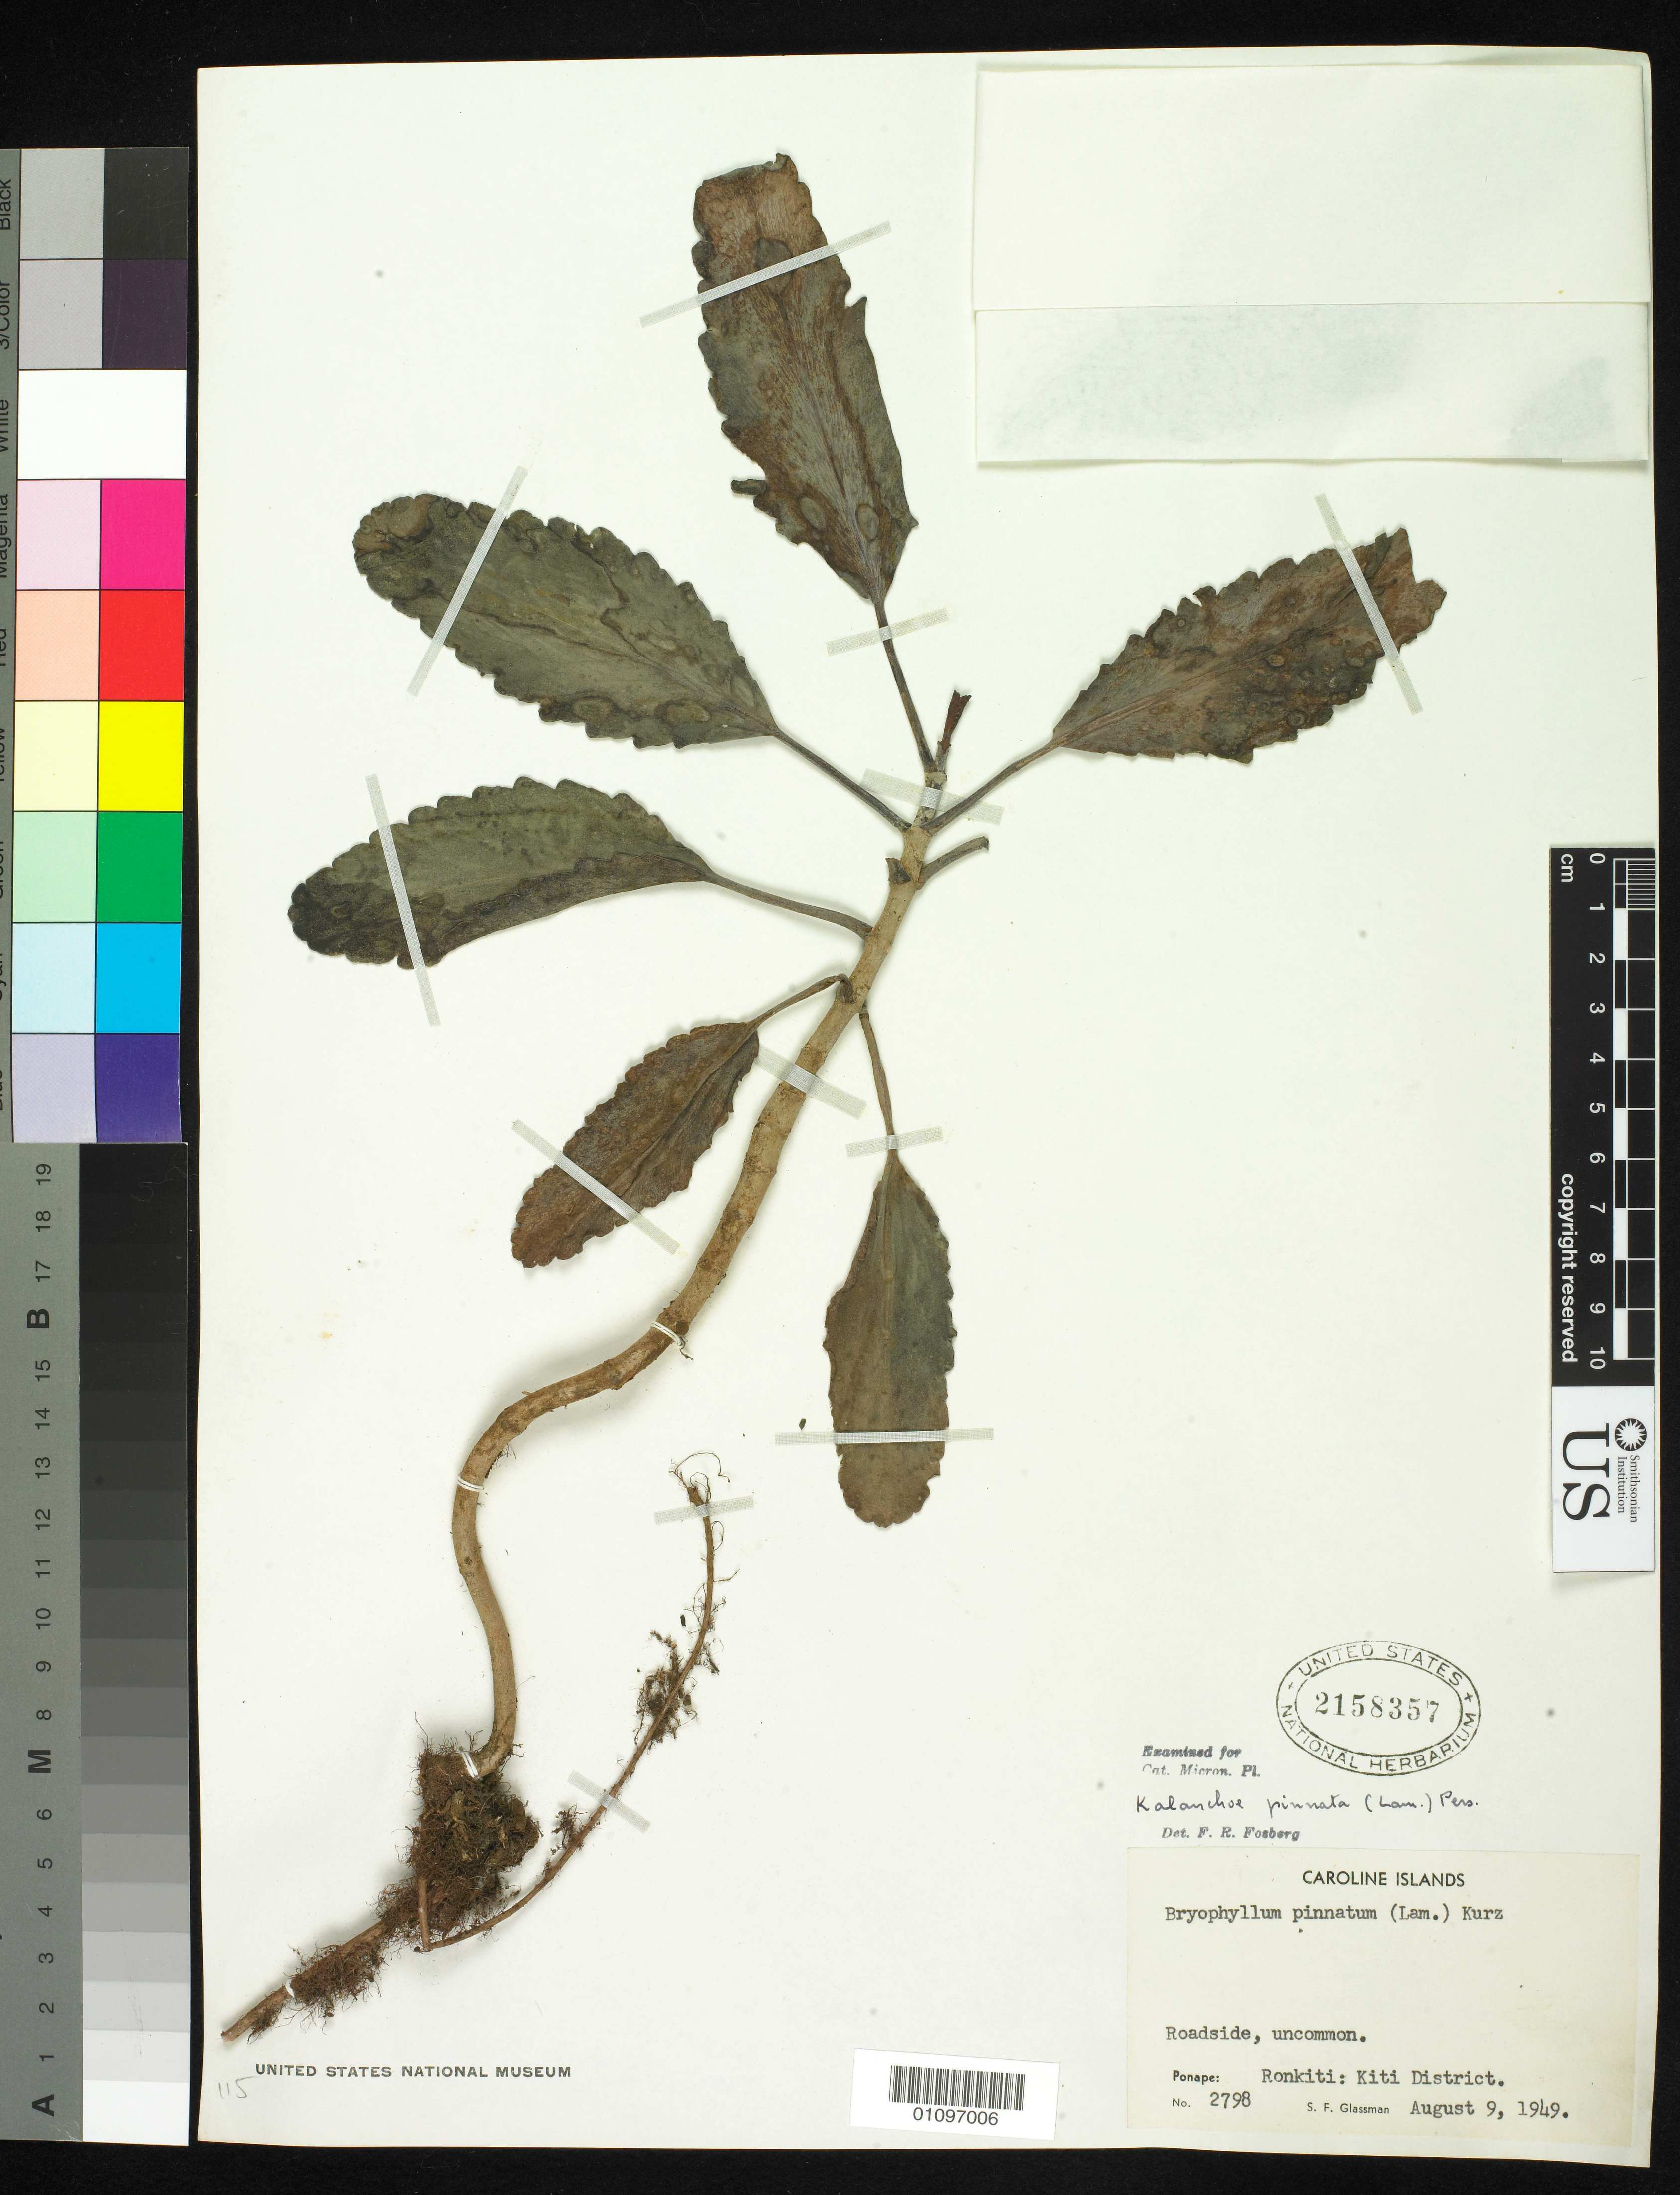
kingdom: Plantae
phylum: Tracheophyta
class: Magnoliopsida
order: Saxifragales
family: Crassulaceae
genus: Kalanchoe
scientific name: Kalanchoe pinnata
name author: (Lam.) Pers.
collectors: S. F. Glassman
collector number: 2798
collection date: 1949-08-09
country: Micronesia, Federated States of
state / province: Pohnpei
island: Pohnpei [Ponape]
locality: Ronkiti: Kiti District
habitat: Roadside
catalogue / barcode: US 2158537